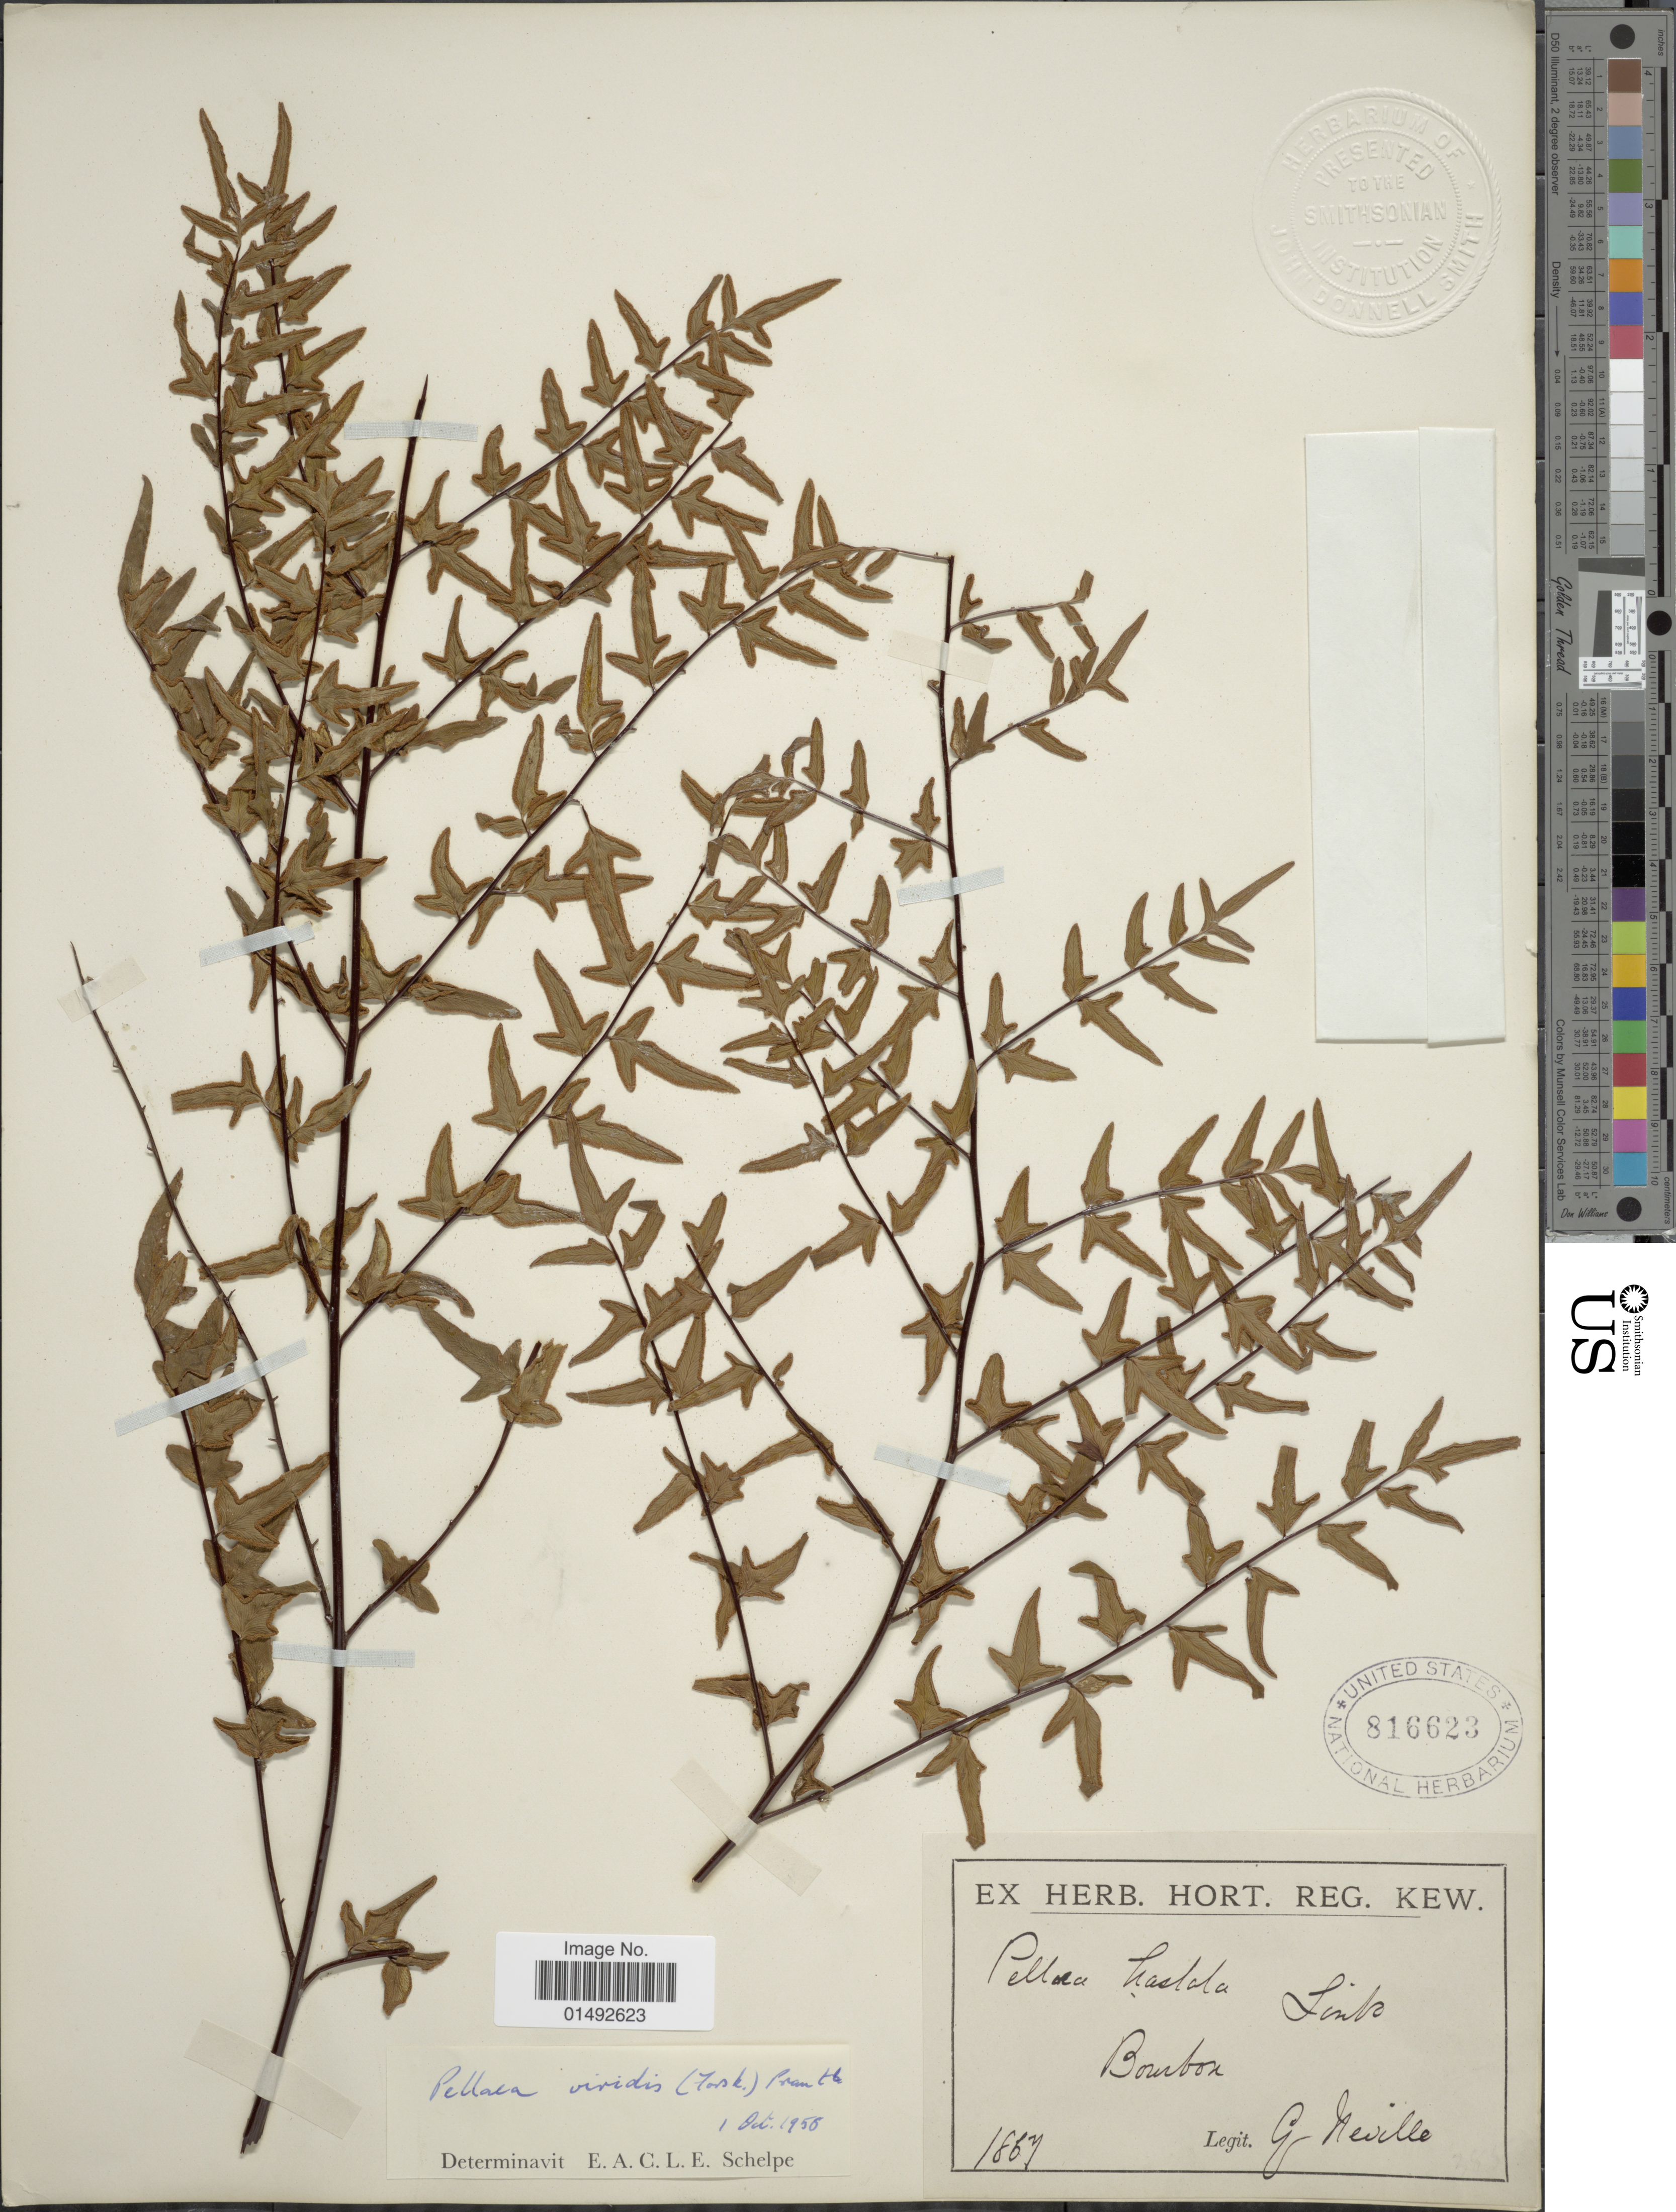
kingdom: Plantae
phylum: Tracheophyta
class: Polypodiopsida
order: Polypodiales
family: Pteridaceae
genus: Pellaea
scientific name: Pellaea viridis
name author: (Forssk.) Prantl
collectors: G. Neville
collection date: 1867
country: Reunion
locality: Bourbon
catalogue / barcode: US 816623